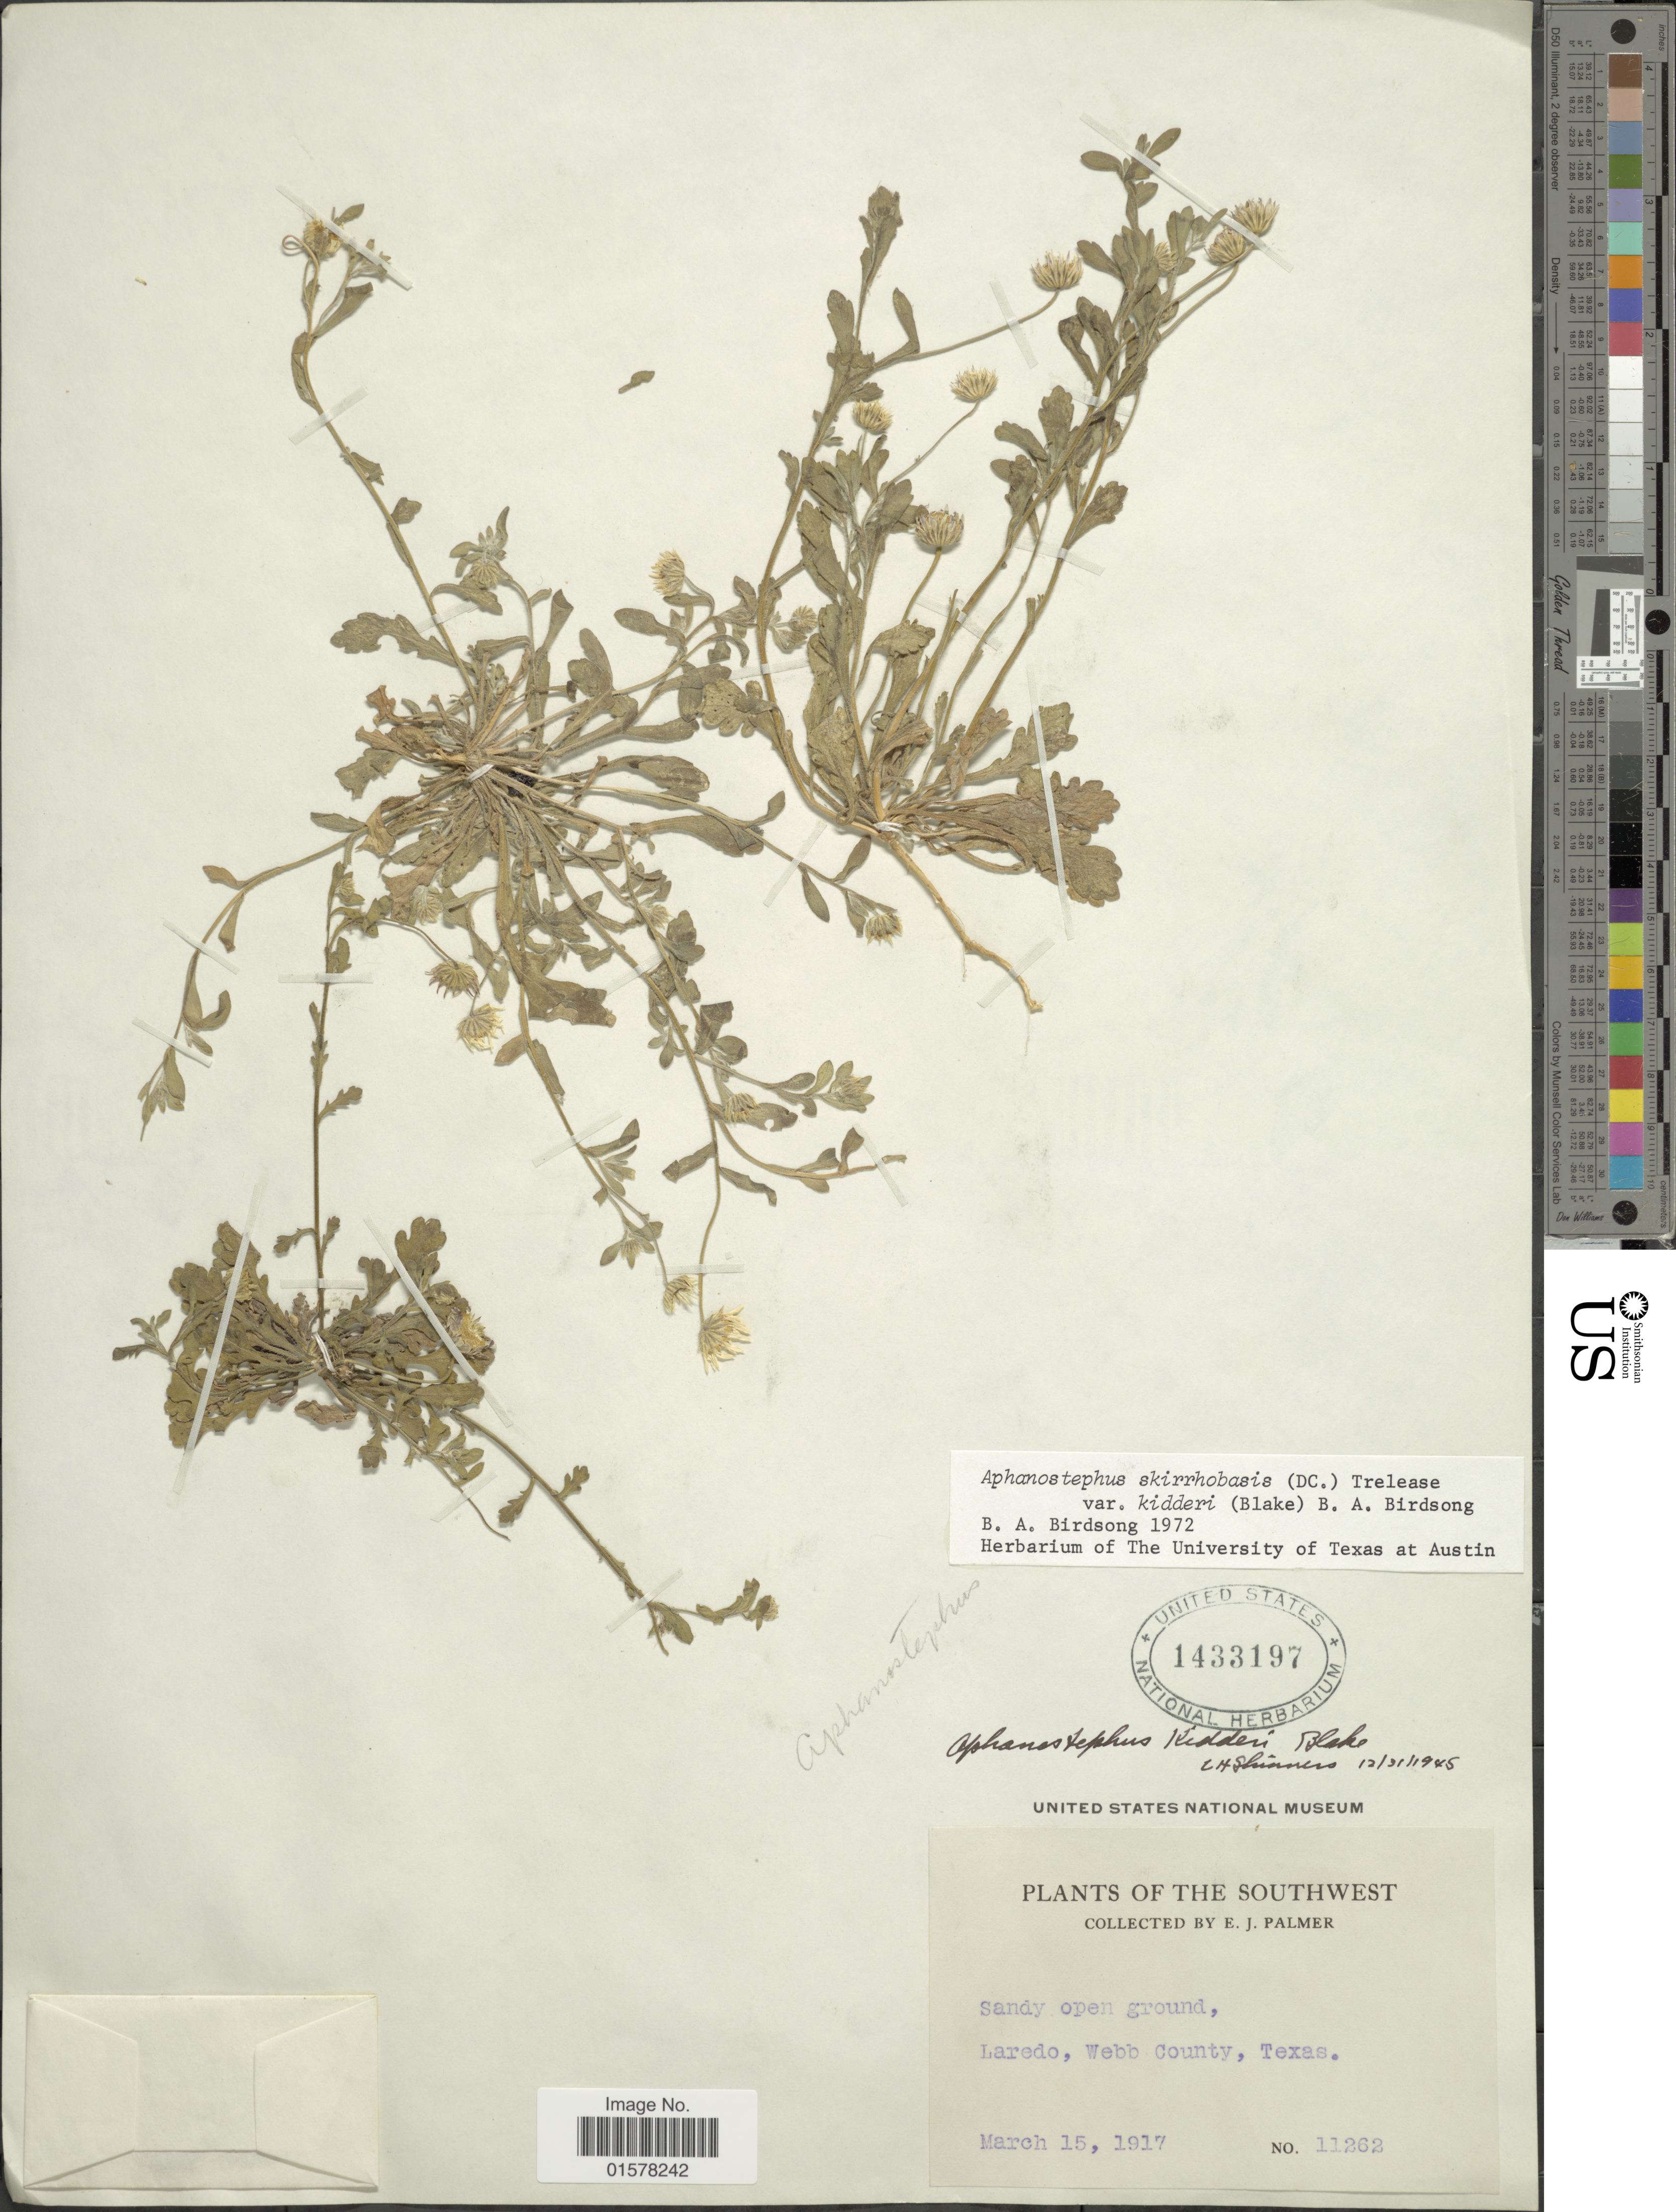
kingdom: Plantae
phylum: Tracheophyta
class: Magnoliopsida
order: Asterales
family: Asteraceae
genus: Aphanostephus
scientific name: Aphanostephus skirrhobasis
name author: (DC.) Trel. ex Coville & Branner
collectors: E. J. Palmer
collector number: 11262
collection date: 1917-03-15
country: United States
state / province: Texas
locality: Laredo, Webb County, Texas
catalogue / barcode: US 1433197